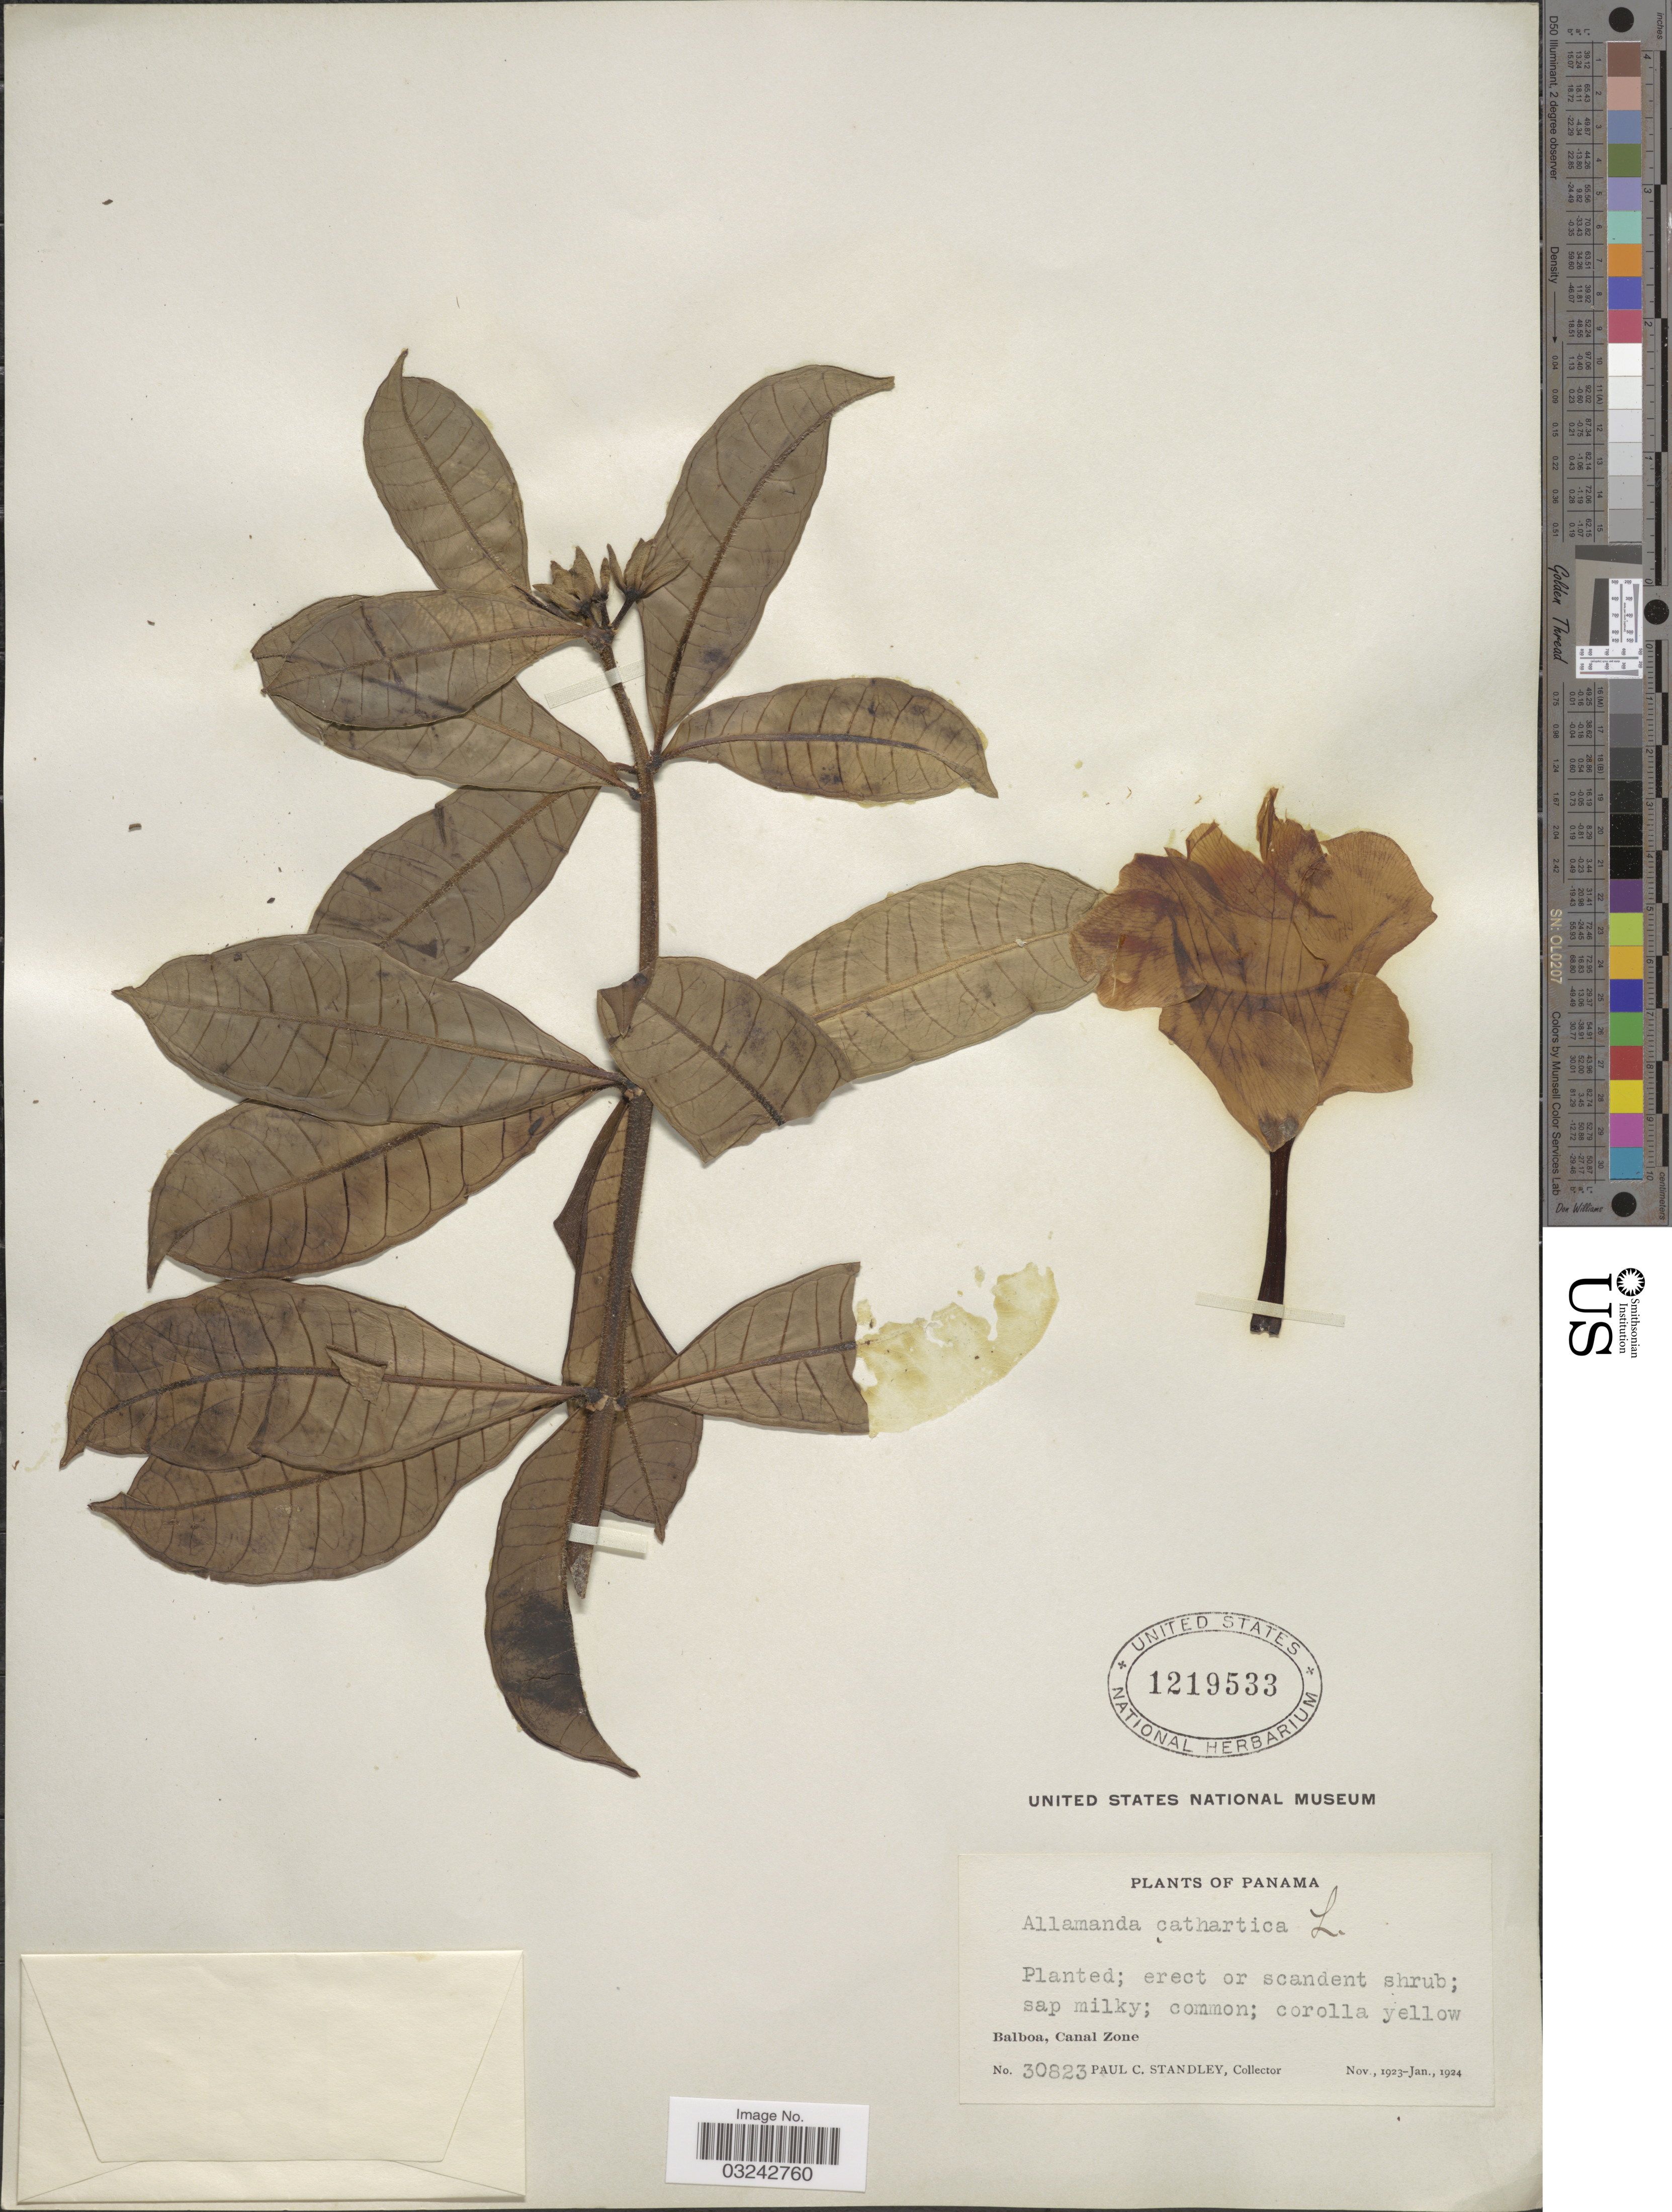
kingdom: Plantae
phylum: Tracheophyta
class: Magnoliopsida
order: Gentianales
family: Apocynaceae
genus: Allamanda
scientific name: Allamanda cathartica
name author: L.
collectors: P. C. Standley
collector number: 30823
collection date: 1923-11/1924-01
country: Panama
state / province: Colón / Panamá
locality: Balboa, Canal Zone.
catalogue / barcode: US 1219533